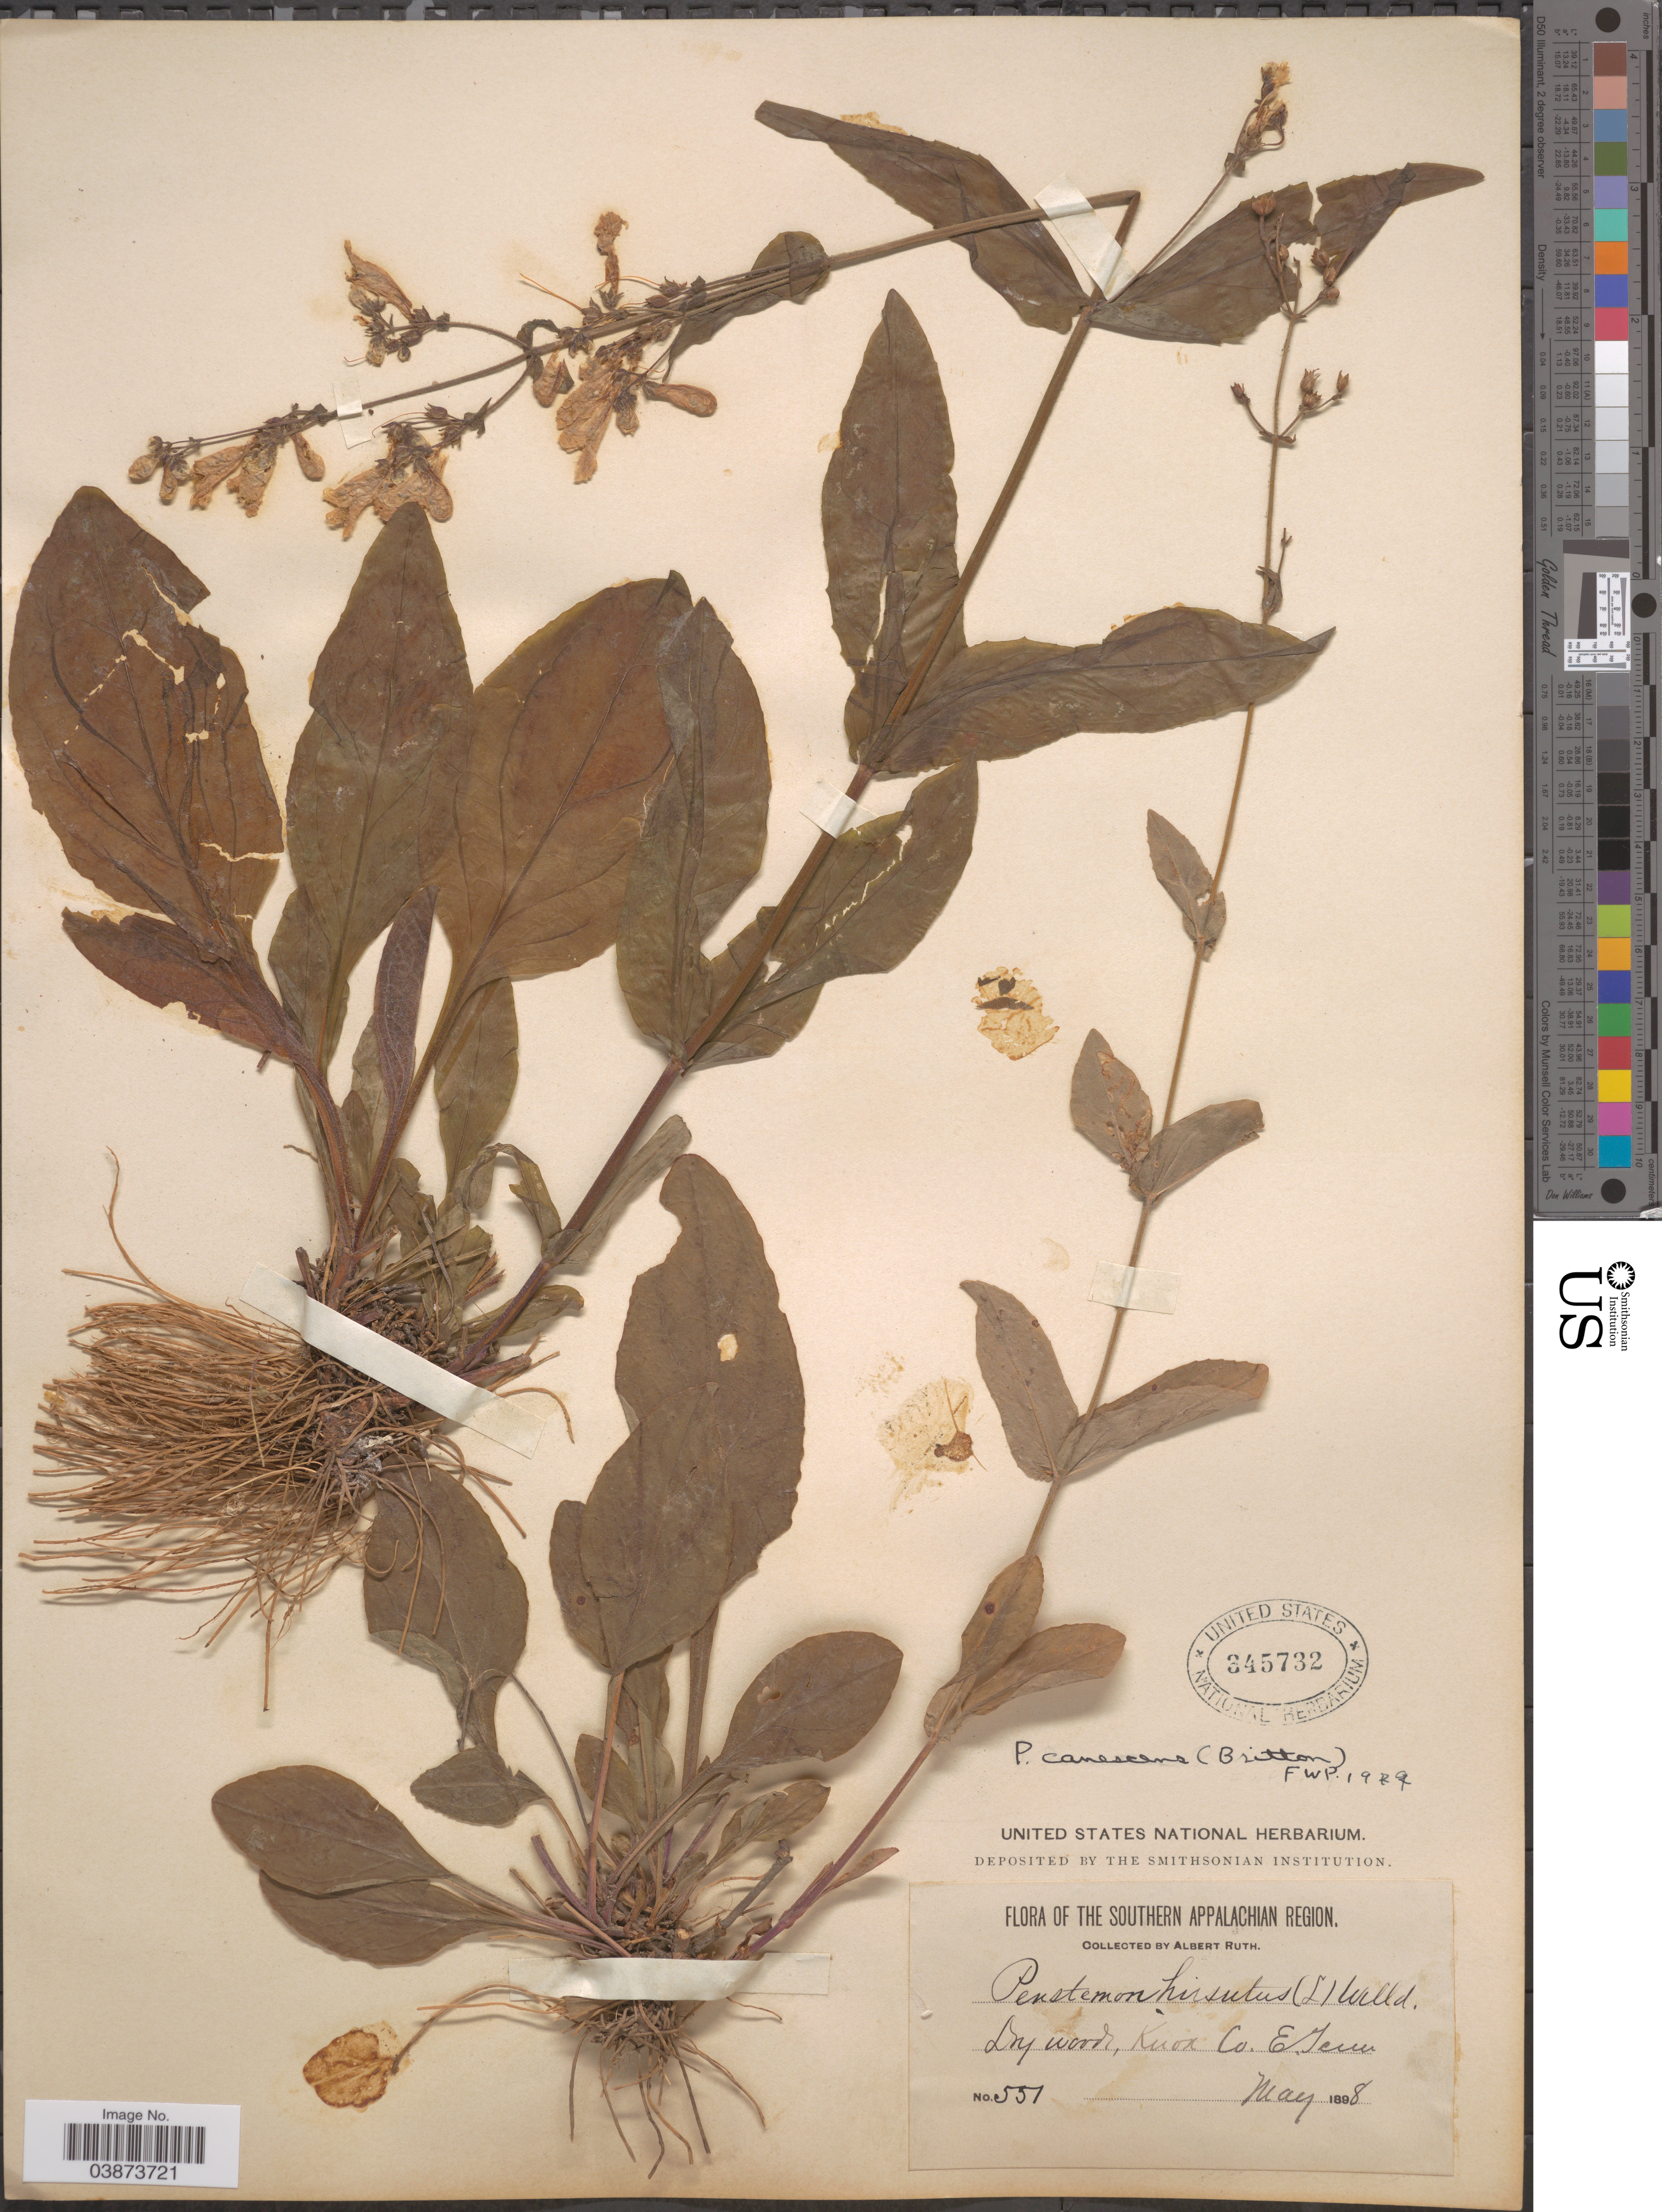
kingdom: Plantae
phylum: Tracheophyta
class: Magnoliopsida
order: Lamiales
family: Plantaginaceae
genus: Penstemon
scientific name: Penstemon canescens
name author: L.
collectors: A. Ruth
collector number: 551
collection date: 1898-05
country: United States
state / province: Tennessee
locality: Southern Appalachian Region. Dry woods, Knox Co. E. Tenn.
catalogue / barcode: US 345732